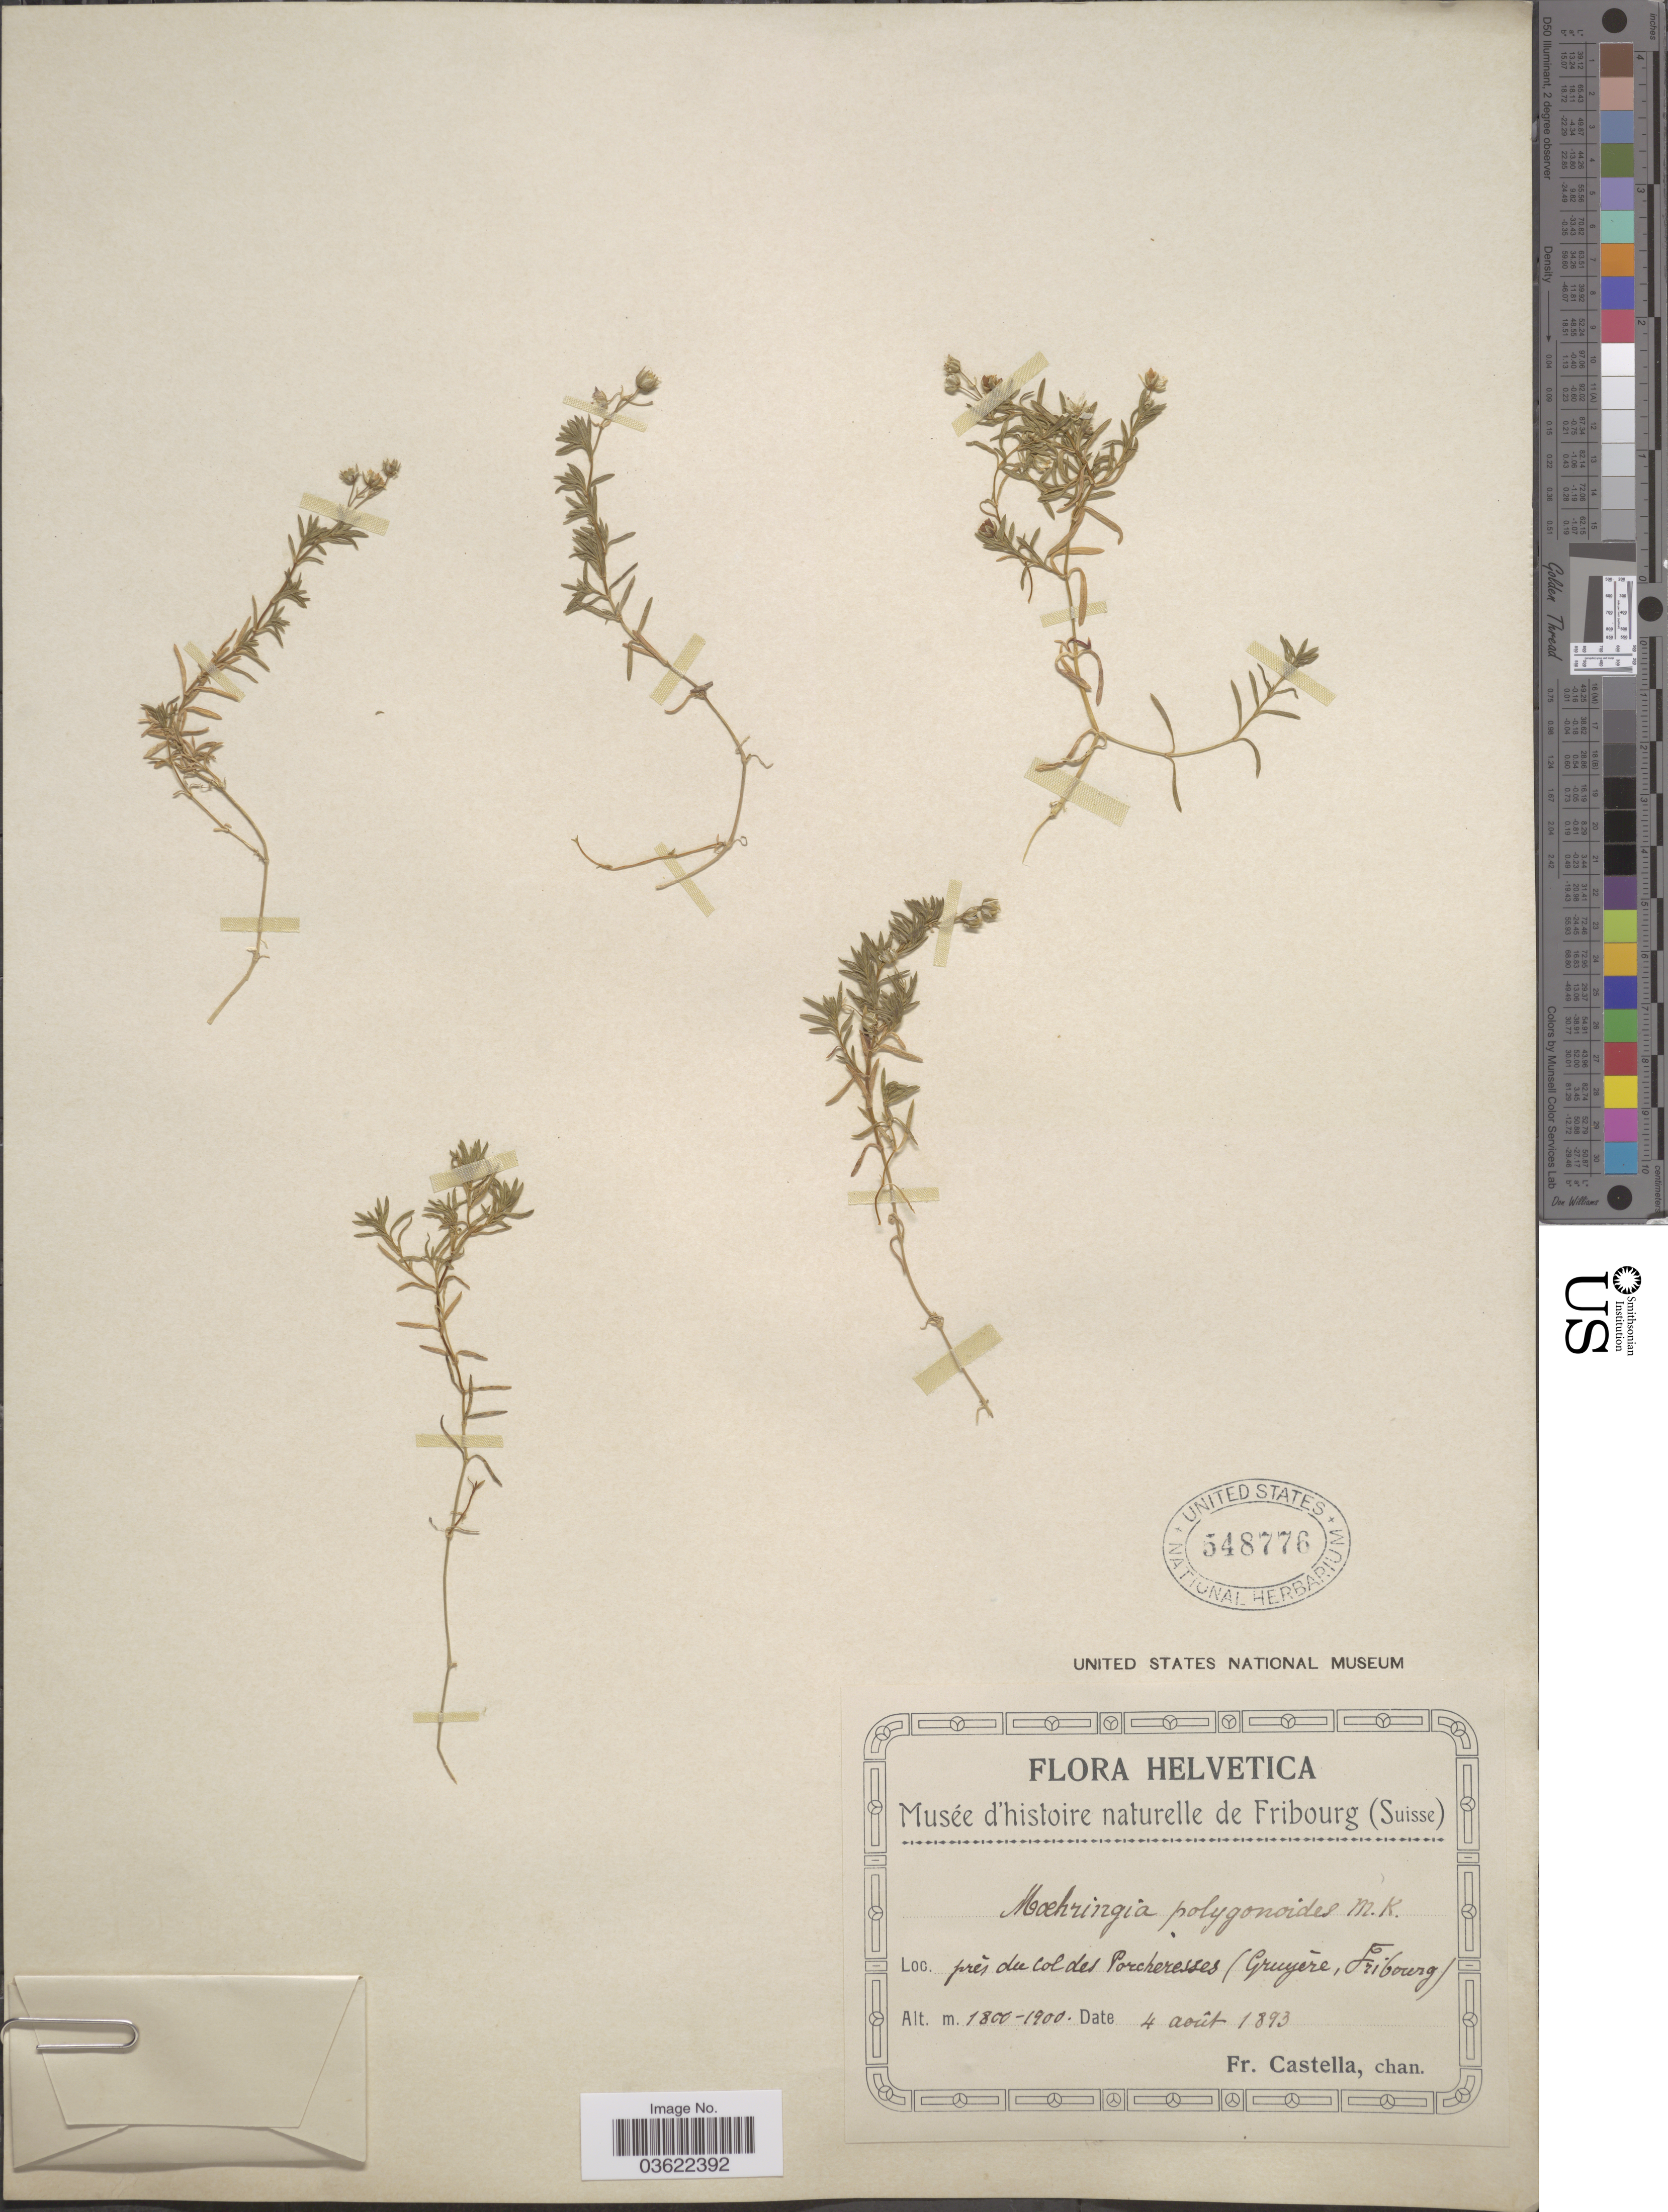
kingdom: Plantae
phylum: Tracheophyta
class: Magnoliopsida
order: Caryophyllales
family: Caryophyllaceae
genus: Arenaria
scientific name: Arenaria polygonoides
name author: Wulfen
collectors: Fr. Castella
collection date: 1893-08-04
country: Switzerland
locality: Helvetica. Prés du coldes Porcheresses (Gruyére, Fribourg).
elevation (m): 1800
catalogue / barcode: US 548776